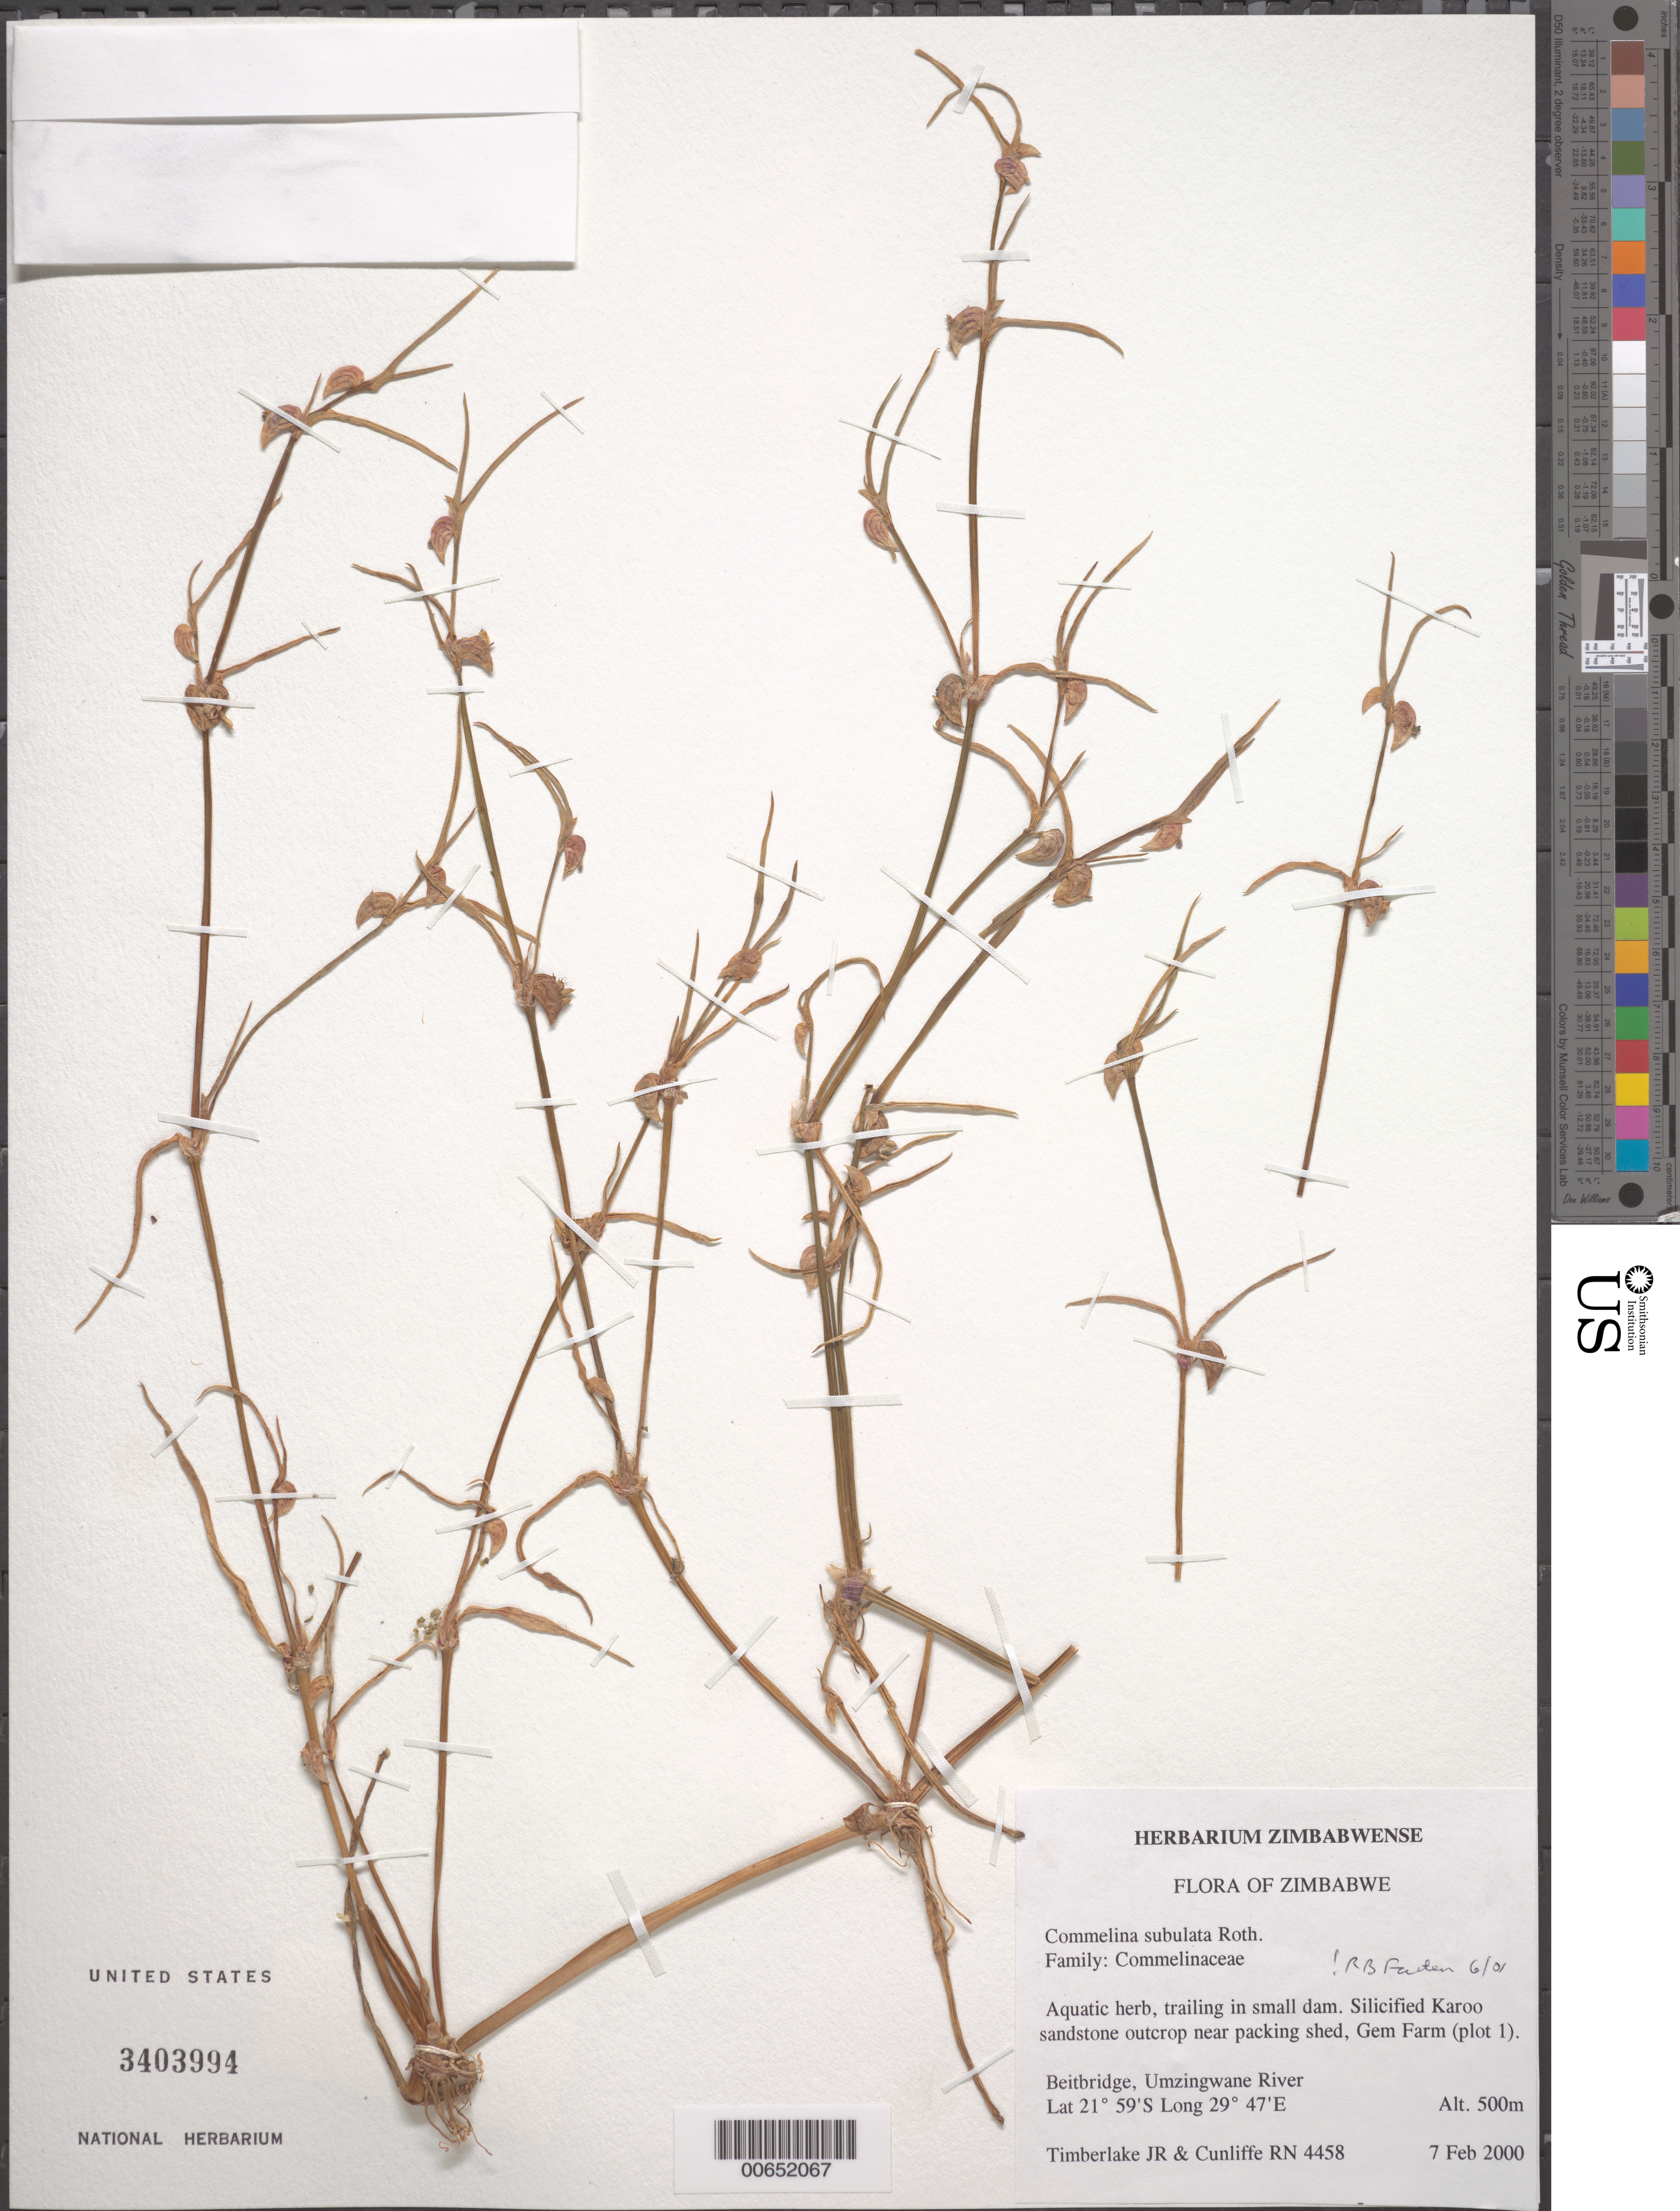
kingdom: Plantae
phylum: Tracheophyta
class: Liliopsida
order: Commelinales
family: Commelinaceae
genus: Commelina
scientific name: Commelina subulata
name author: Roth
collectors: J. Timberlake & R. Cunliffe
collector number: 4458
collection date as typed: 07 02 2000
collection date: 2000-02-07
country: Zimbabwe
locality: Gem farm plot i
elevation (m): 500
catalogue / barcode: US 3403994